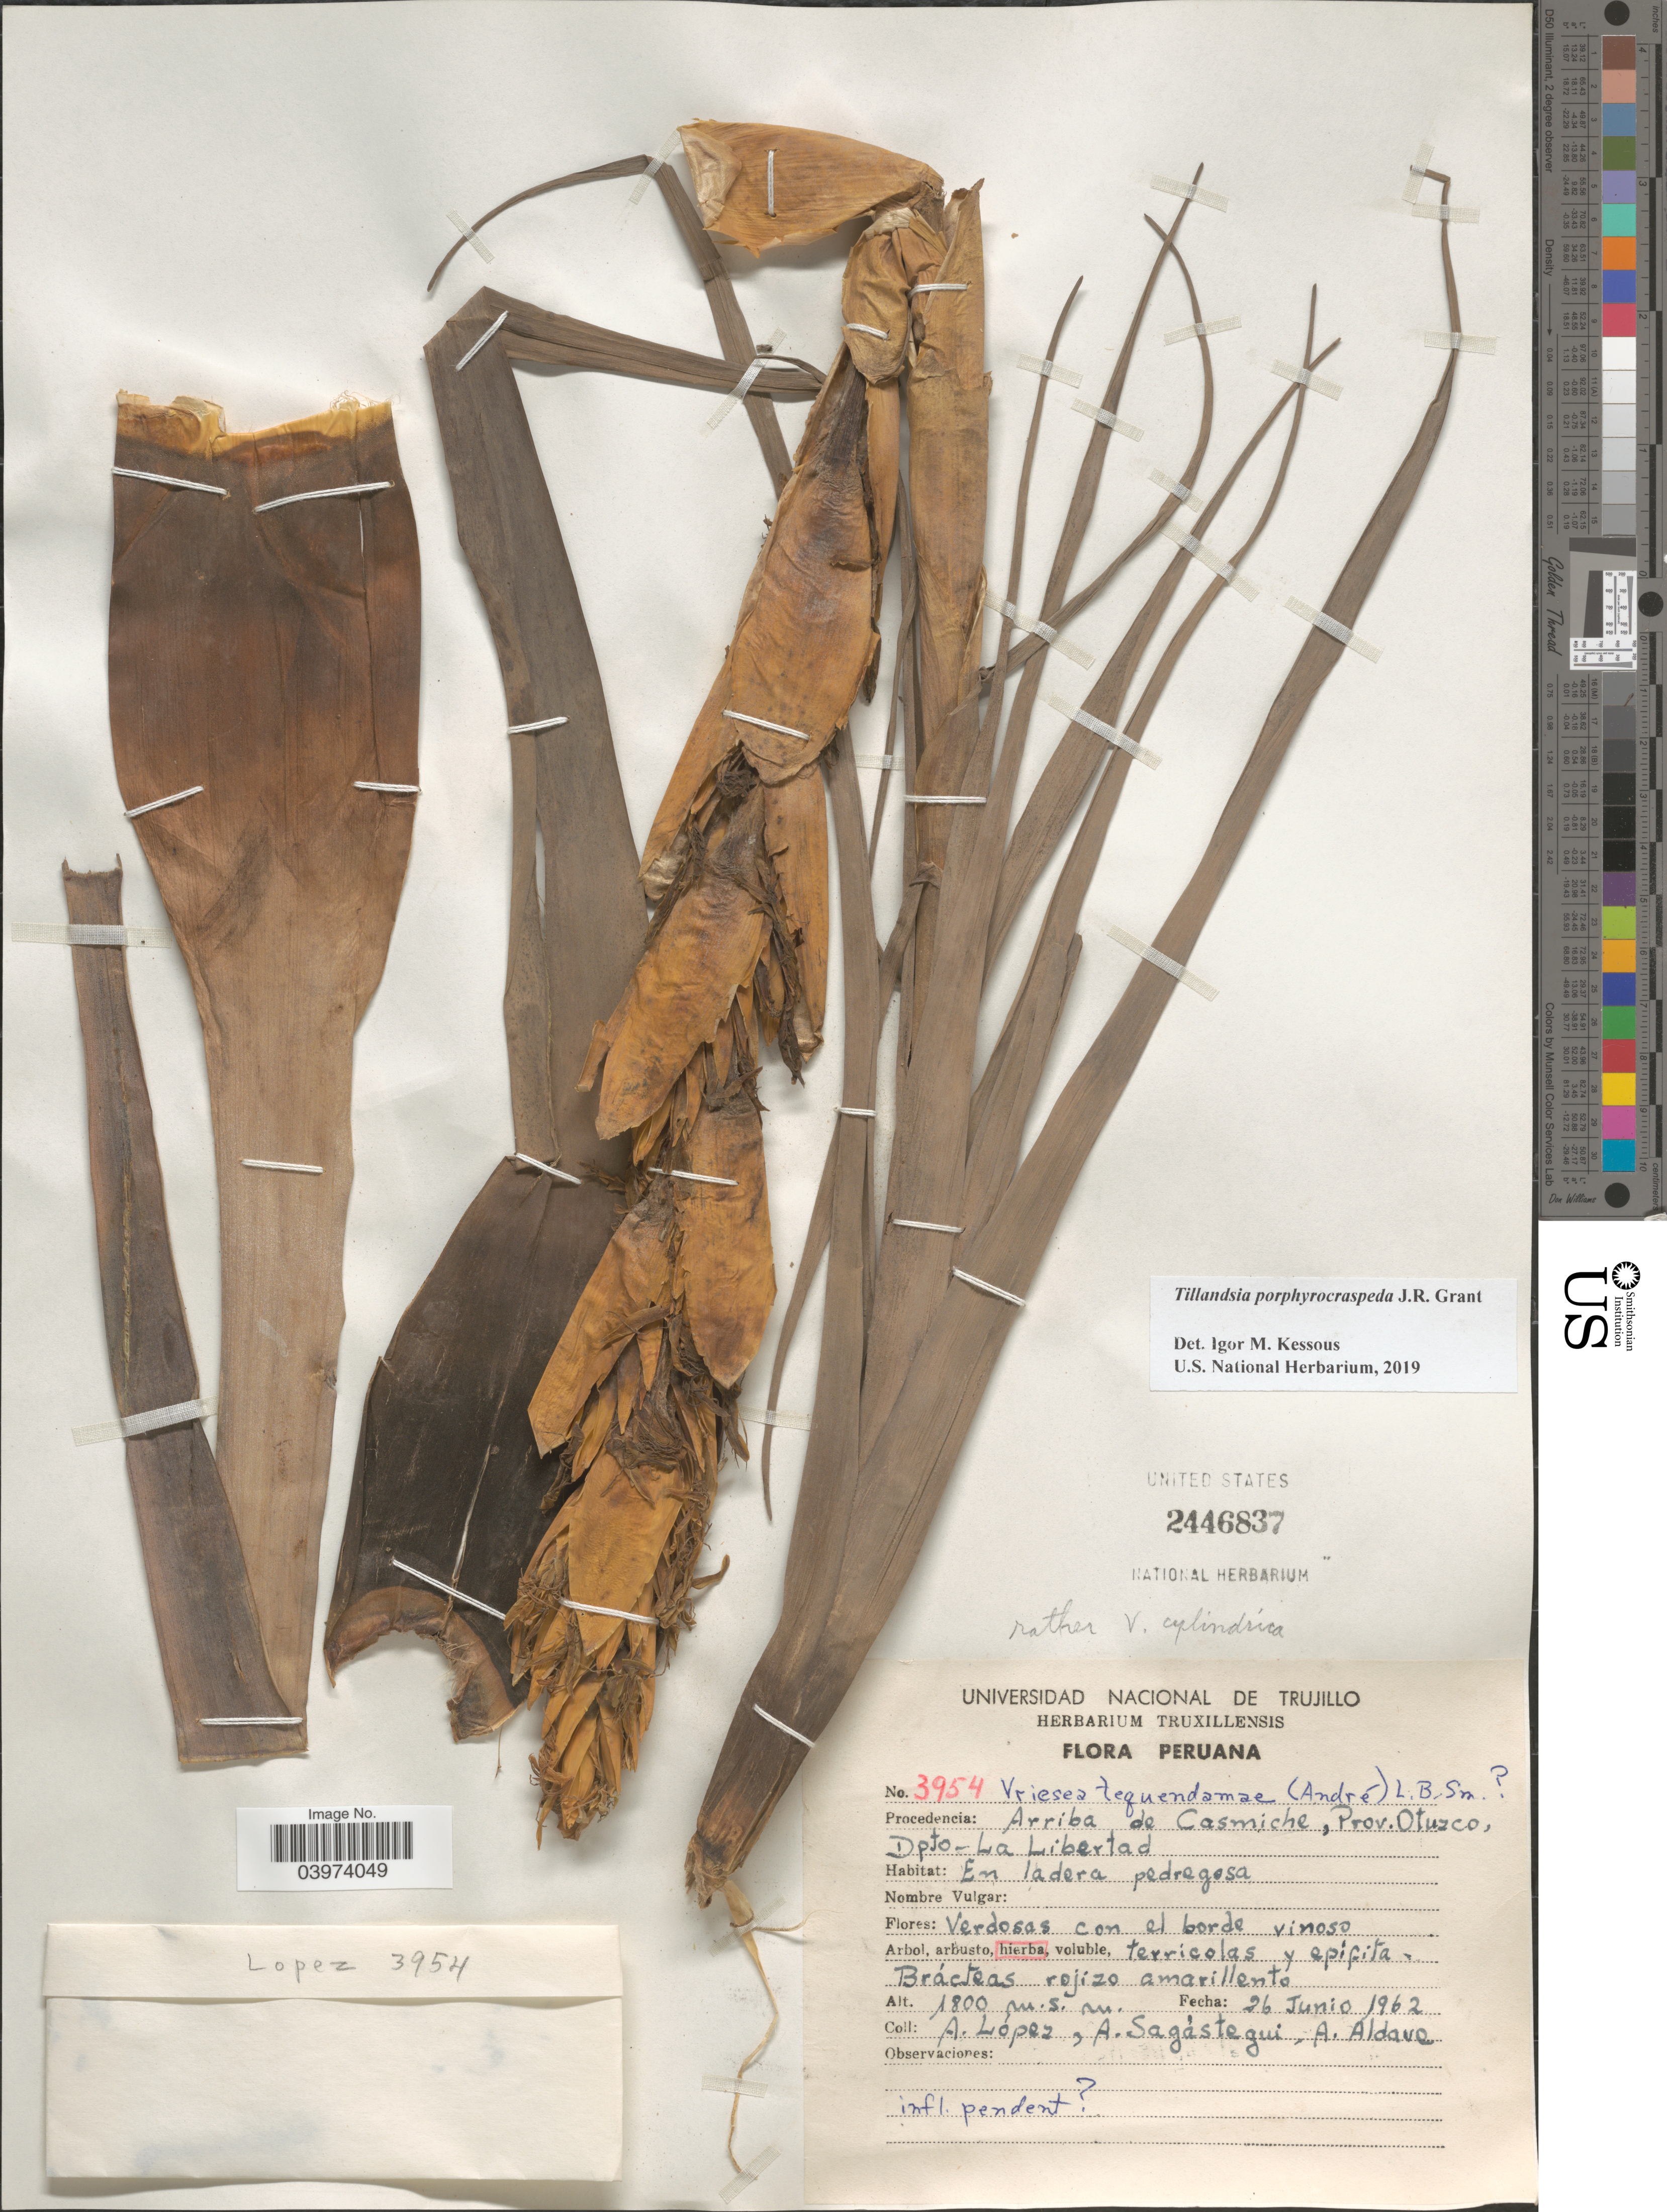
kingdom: Plantae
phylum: Tracheophyta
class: Liliopsida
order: Poales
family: Bromeliaceae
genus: Tillandsia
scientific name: Tillandsia porphyrocraspeda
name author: J.R. Grant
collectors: A. López, A. Sagastegui & A. Aldave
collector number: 3954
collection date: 1962-06-26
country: Peru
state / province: La Libertad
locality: Arriba de Casmiche, Prov. Otuzco, Dpto. La Libertad.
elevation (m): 1800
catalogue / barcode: US 2446837